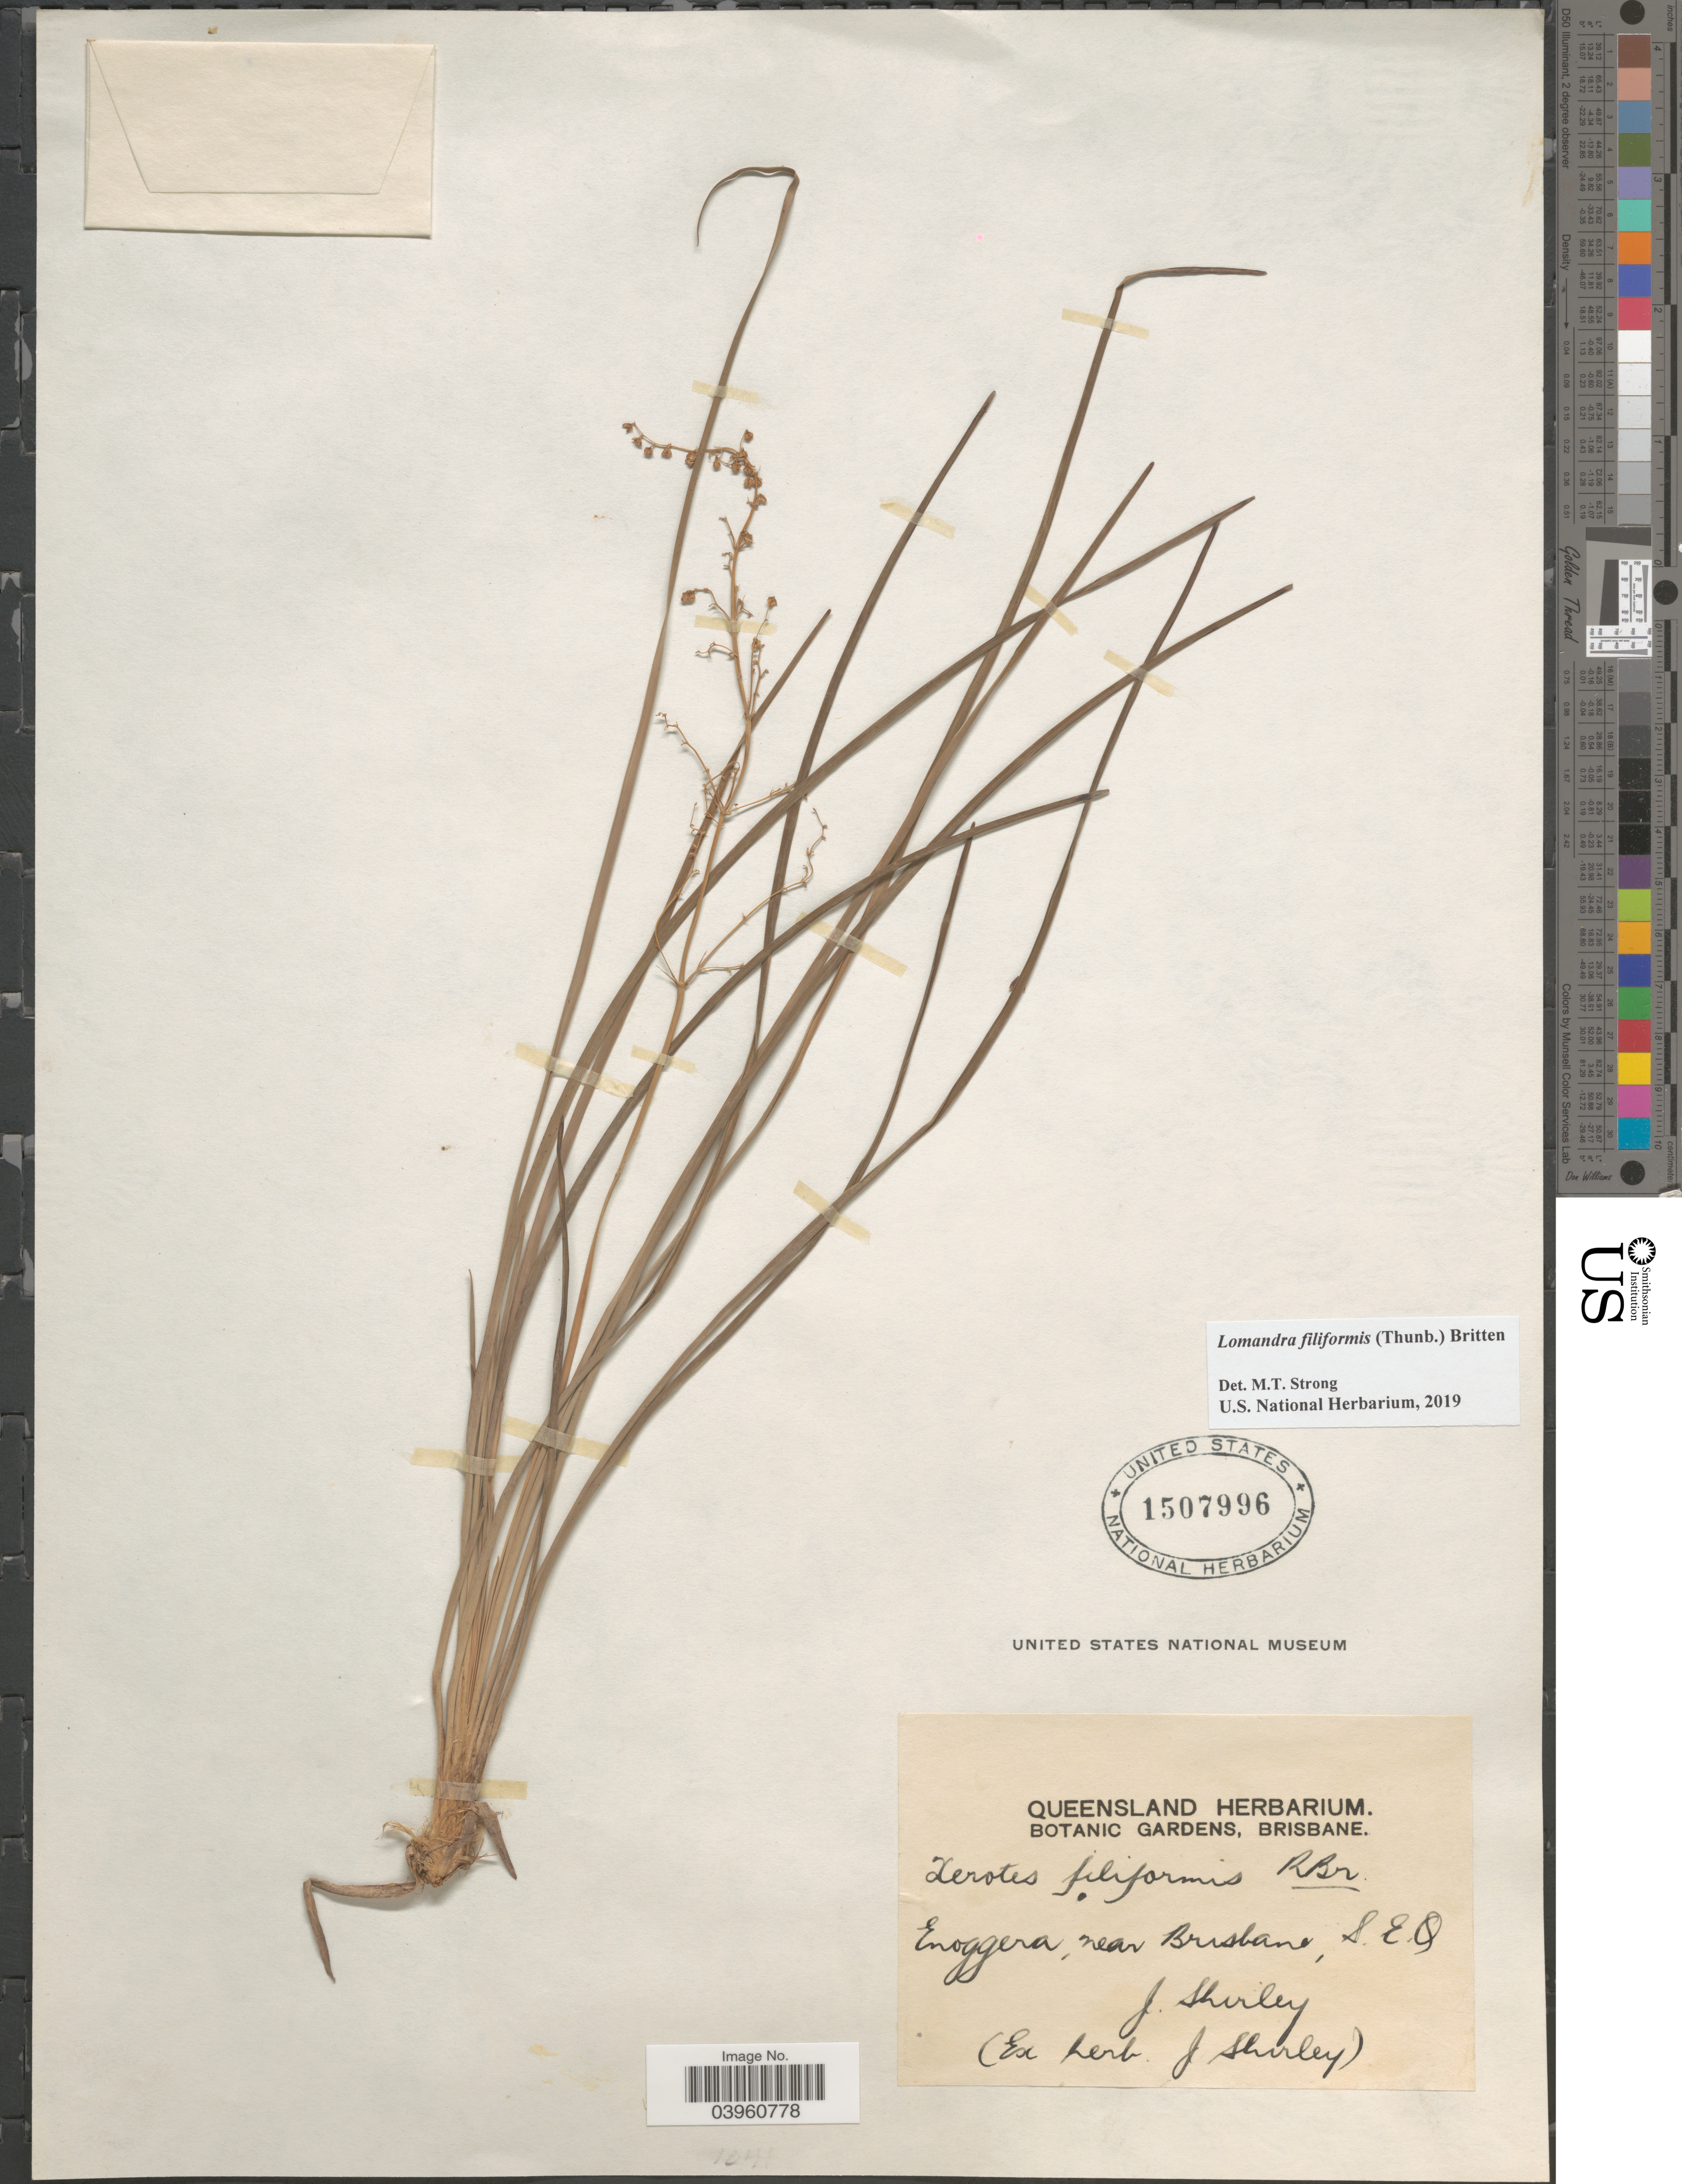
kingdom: Plantae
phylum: Tracheophyta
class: Liliopsida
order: Asparagales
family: Asparagaceae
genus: Lomandra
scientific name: Lomandra filiformis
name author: (Thunb.) Britten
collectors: J. Shirley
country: Australia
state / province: Queensland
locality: Enoggera, near Brisbane, S.E.Q.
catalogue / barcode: US 1507996